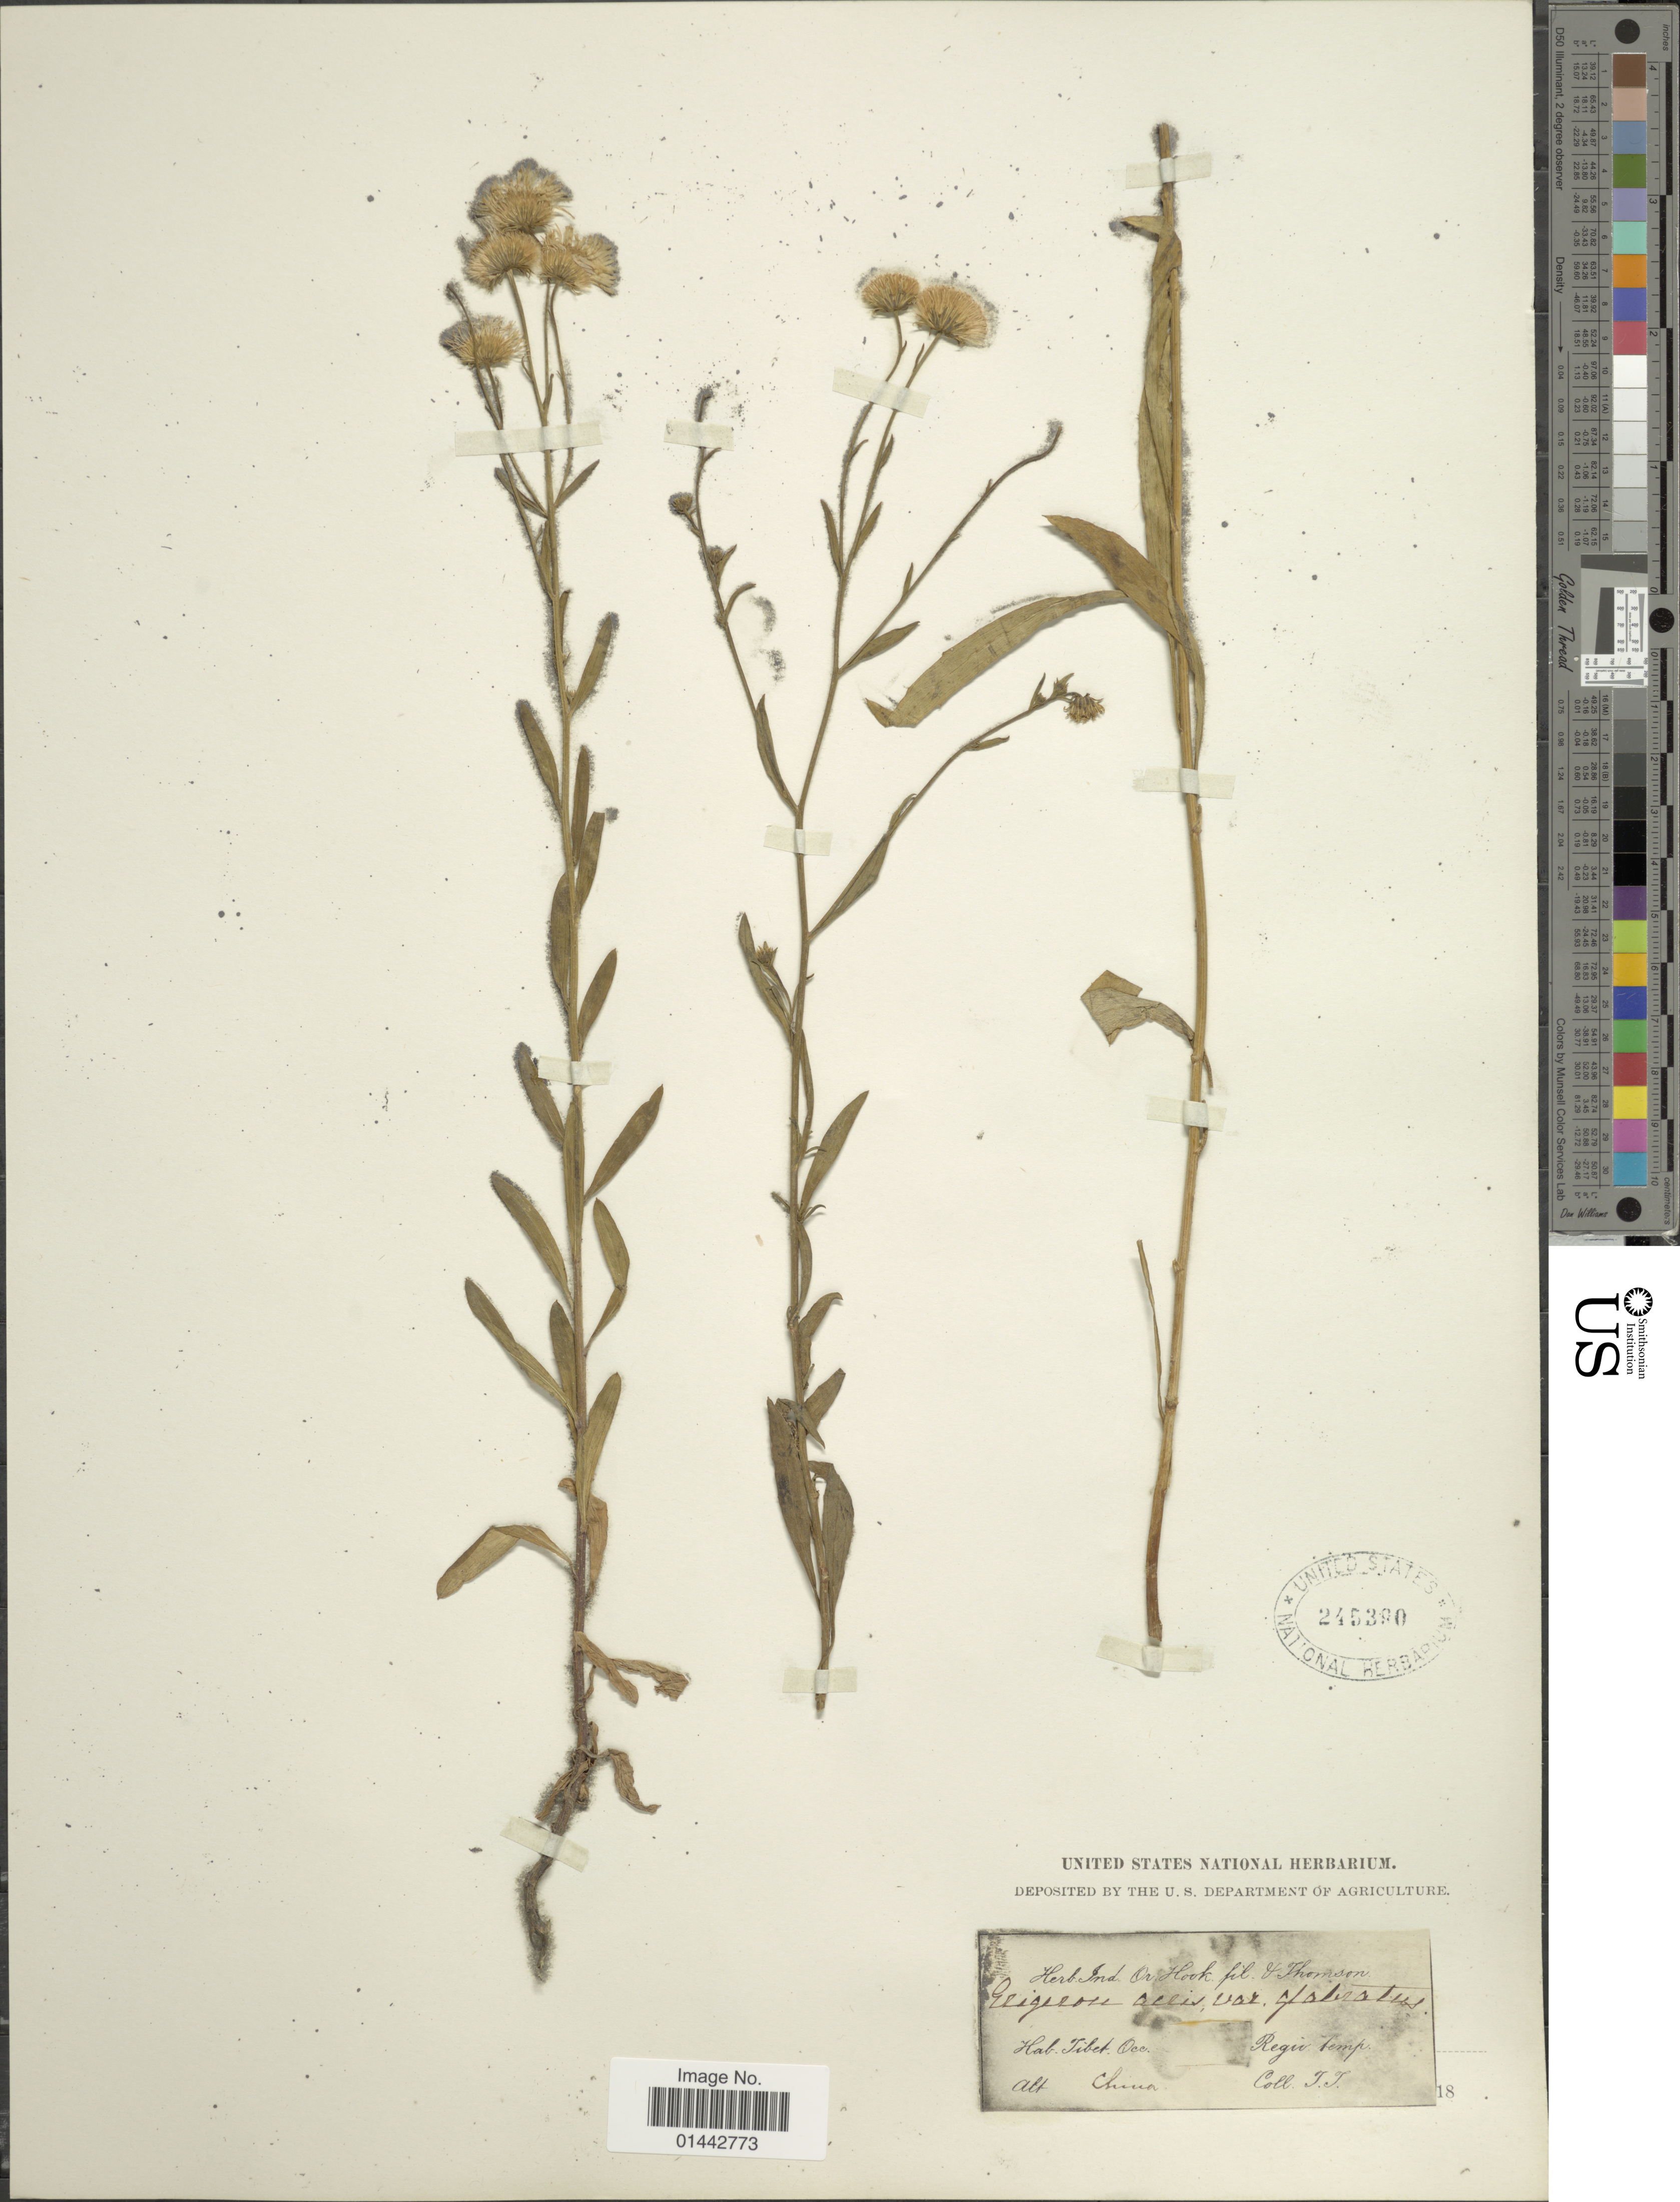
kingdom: Plantae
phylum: Tracheophyta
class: Magnoliopsida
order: Asterales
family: Asteraceae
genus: Erigeron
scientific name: Erigeron acris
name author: L.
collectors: T. Thomson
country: China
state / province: Xizang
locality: Tibet. Occ., regio temp.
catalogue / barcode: US 245390